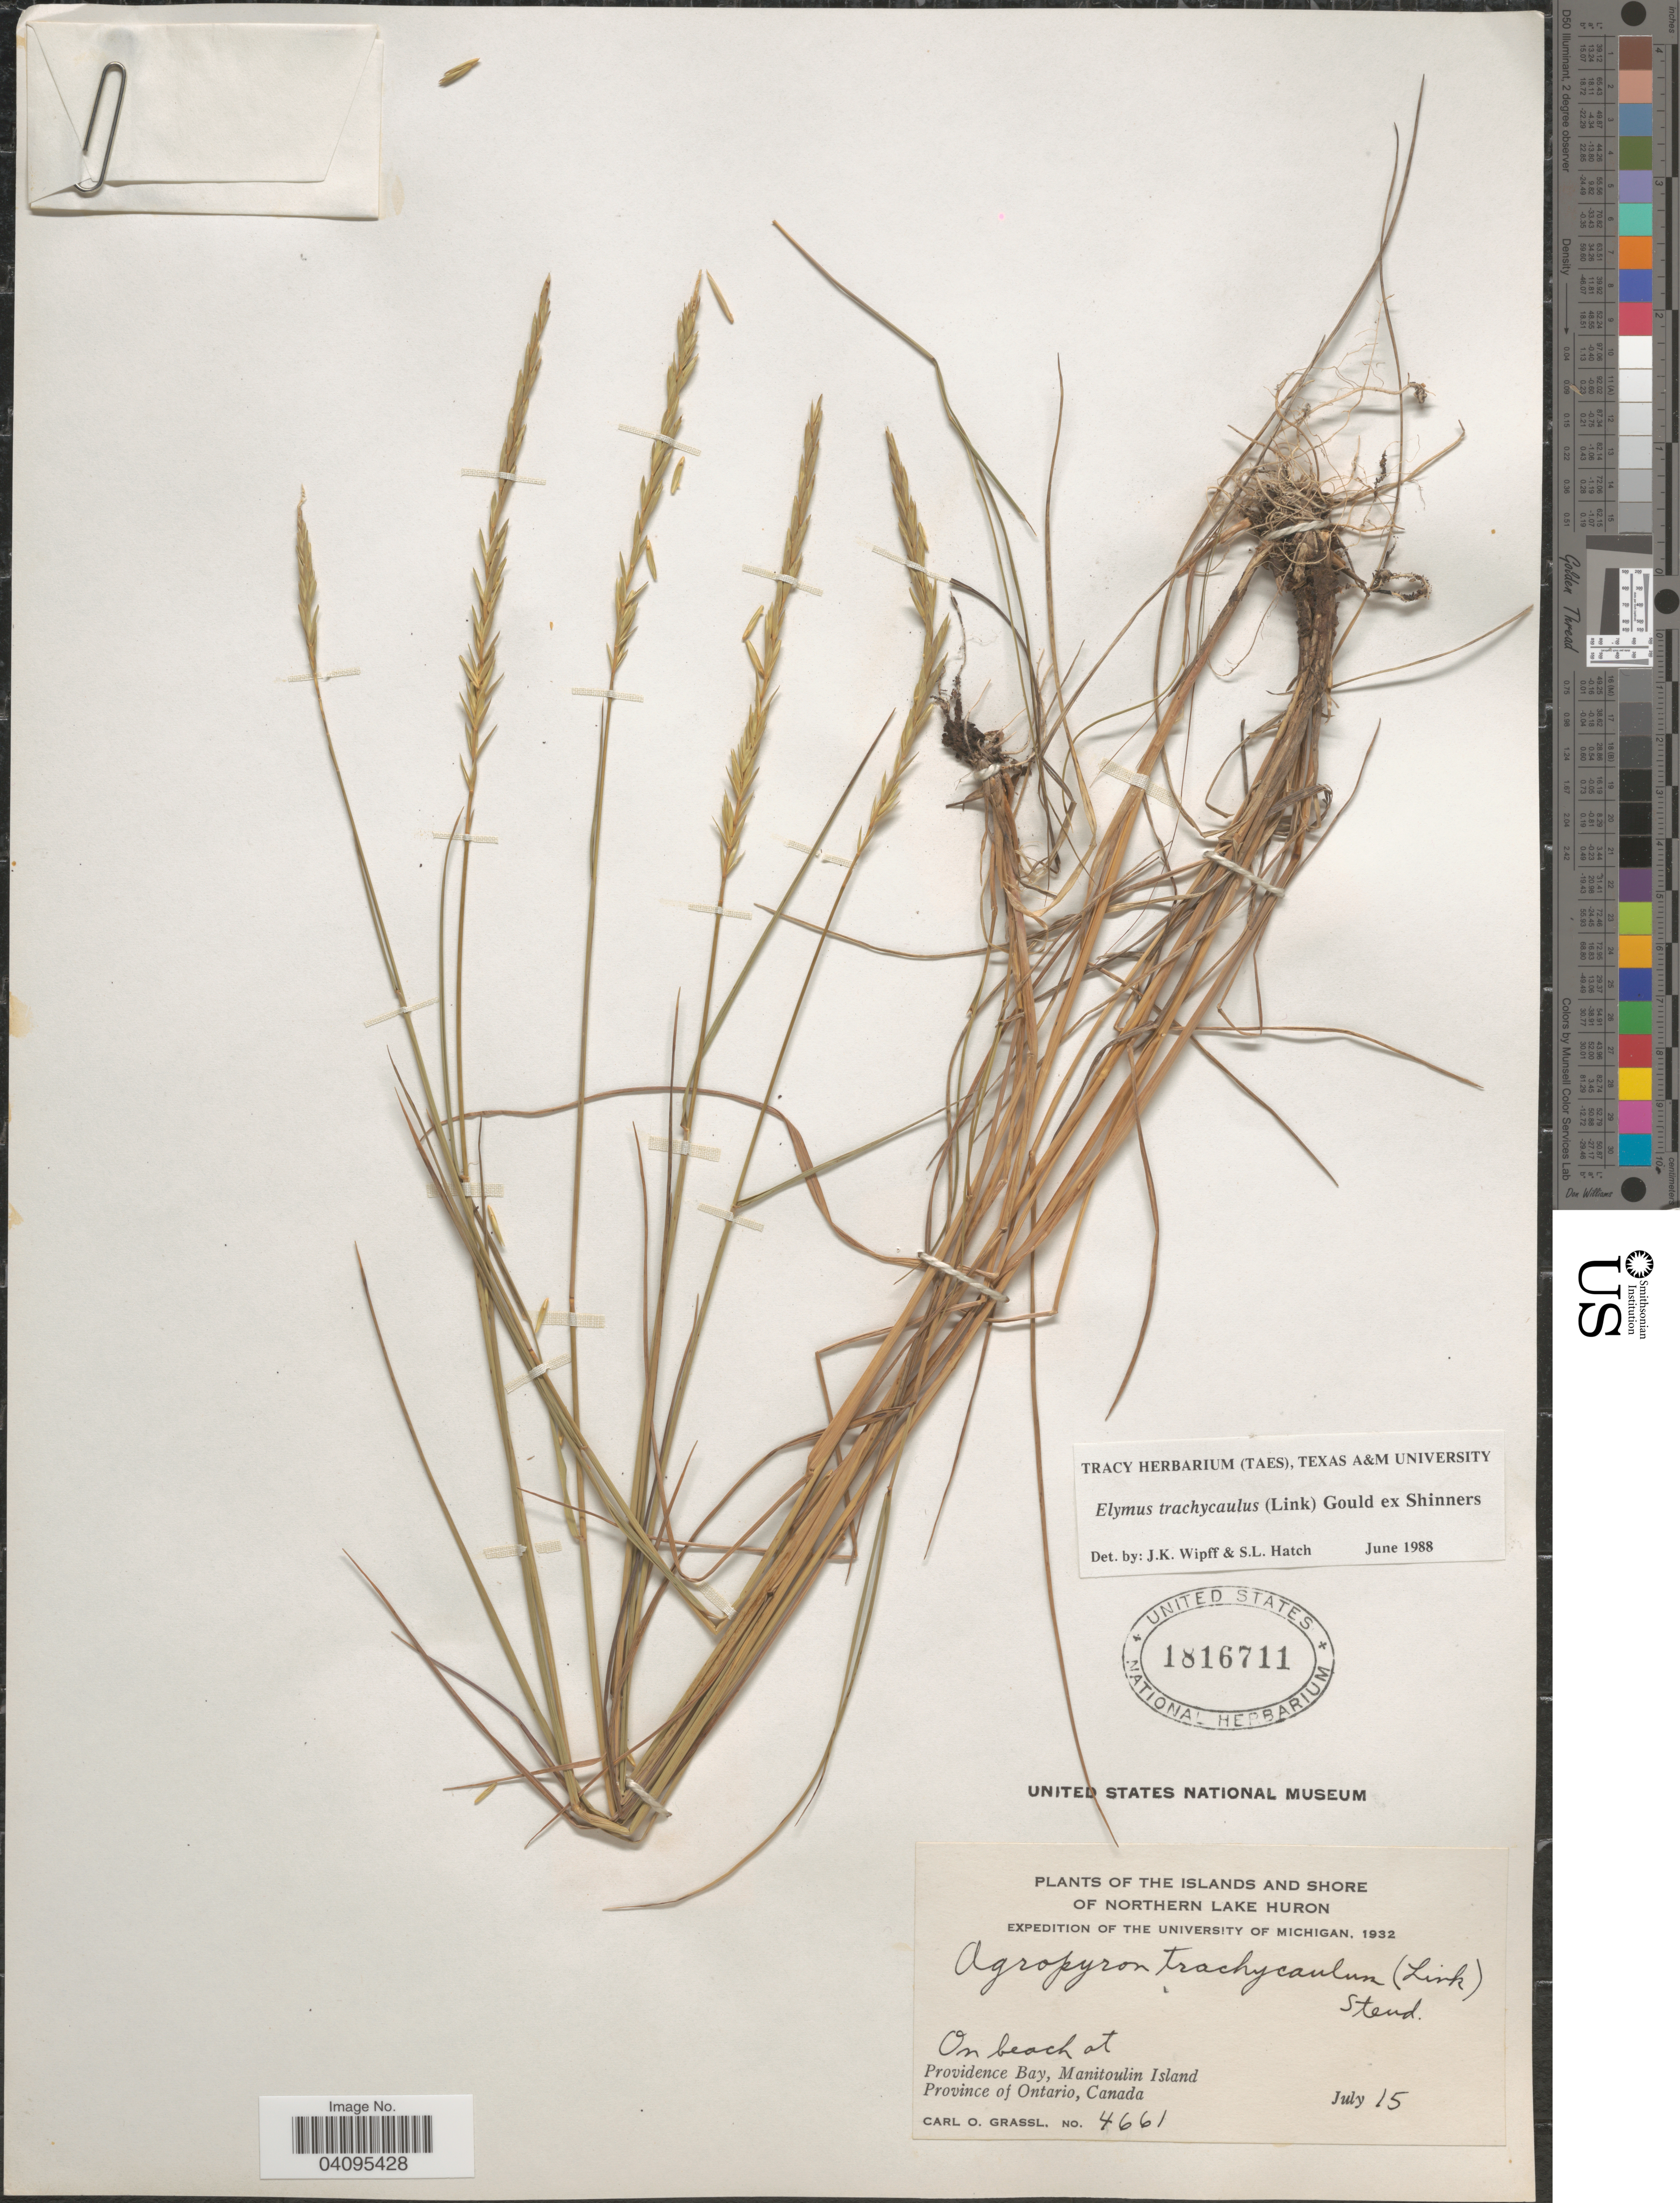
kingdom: Plantae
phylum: Tracheophyta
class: Liliopsida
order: Poales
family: Poaceae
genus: Elymus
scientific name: Elymus trachycaulus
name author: (Link) Gould ex Shinners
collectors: C. Grassl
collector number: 4661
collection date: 1932-07-15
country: Canada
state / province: Ontario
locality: The Islands and Shore of Northern Lake Huron. Expedition of the University of Michigan, 1932. On beach at Providence Bay, Manitoulin Island.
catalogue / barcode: US 1816711